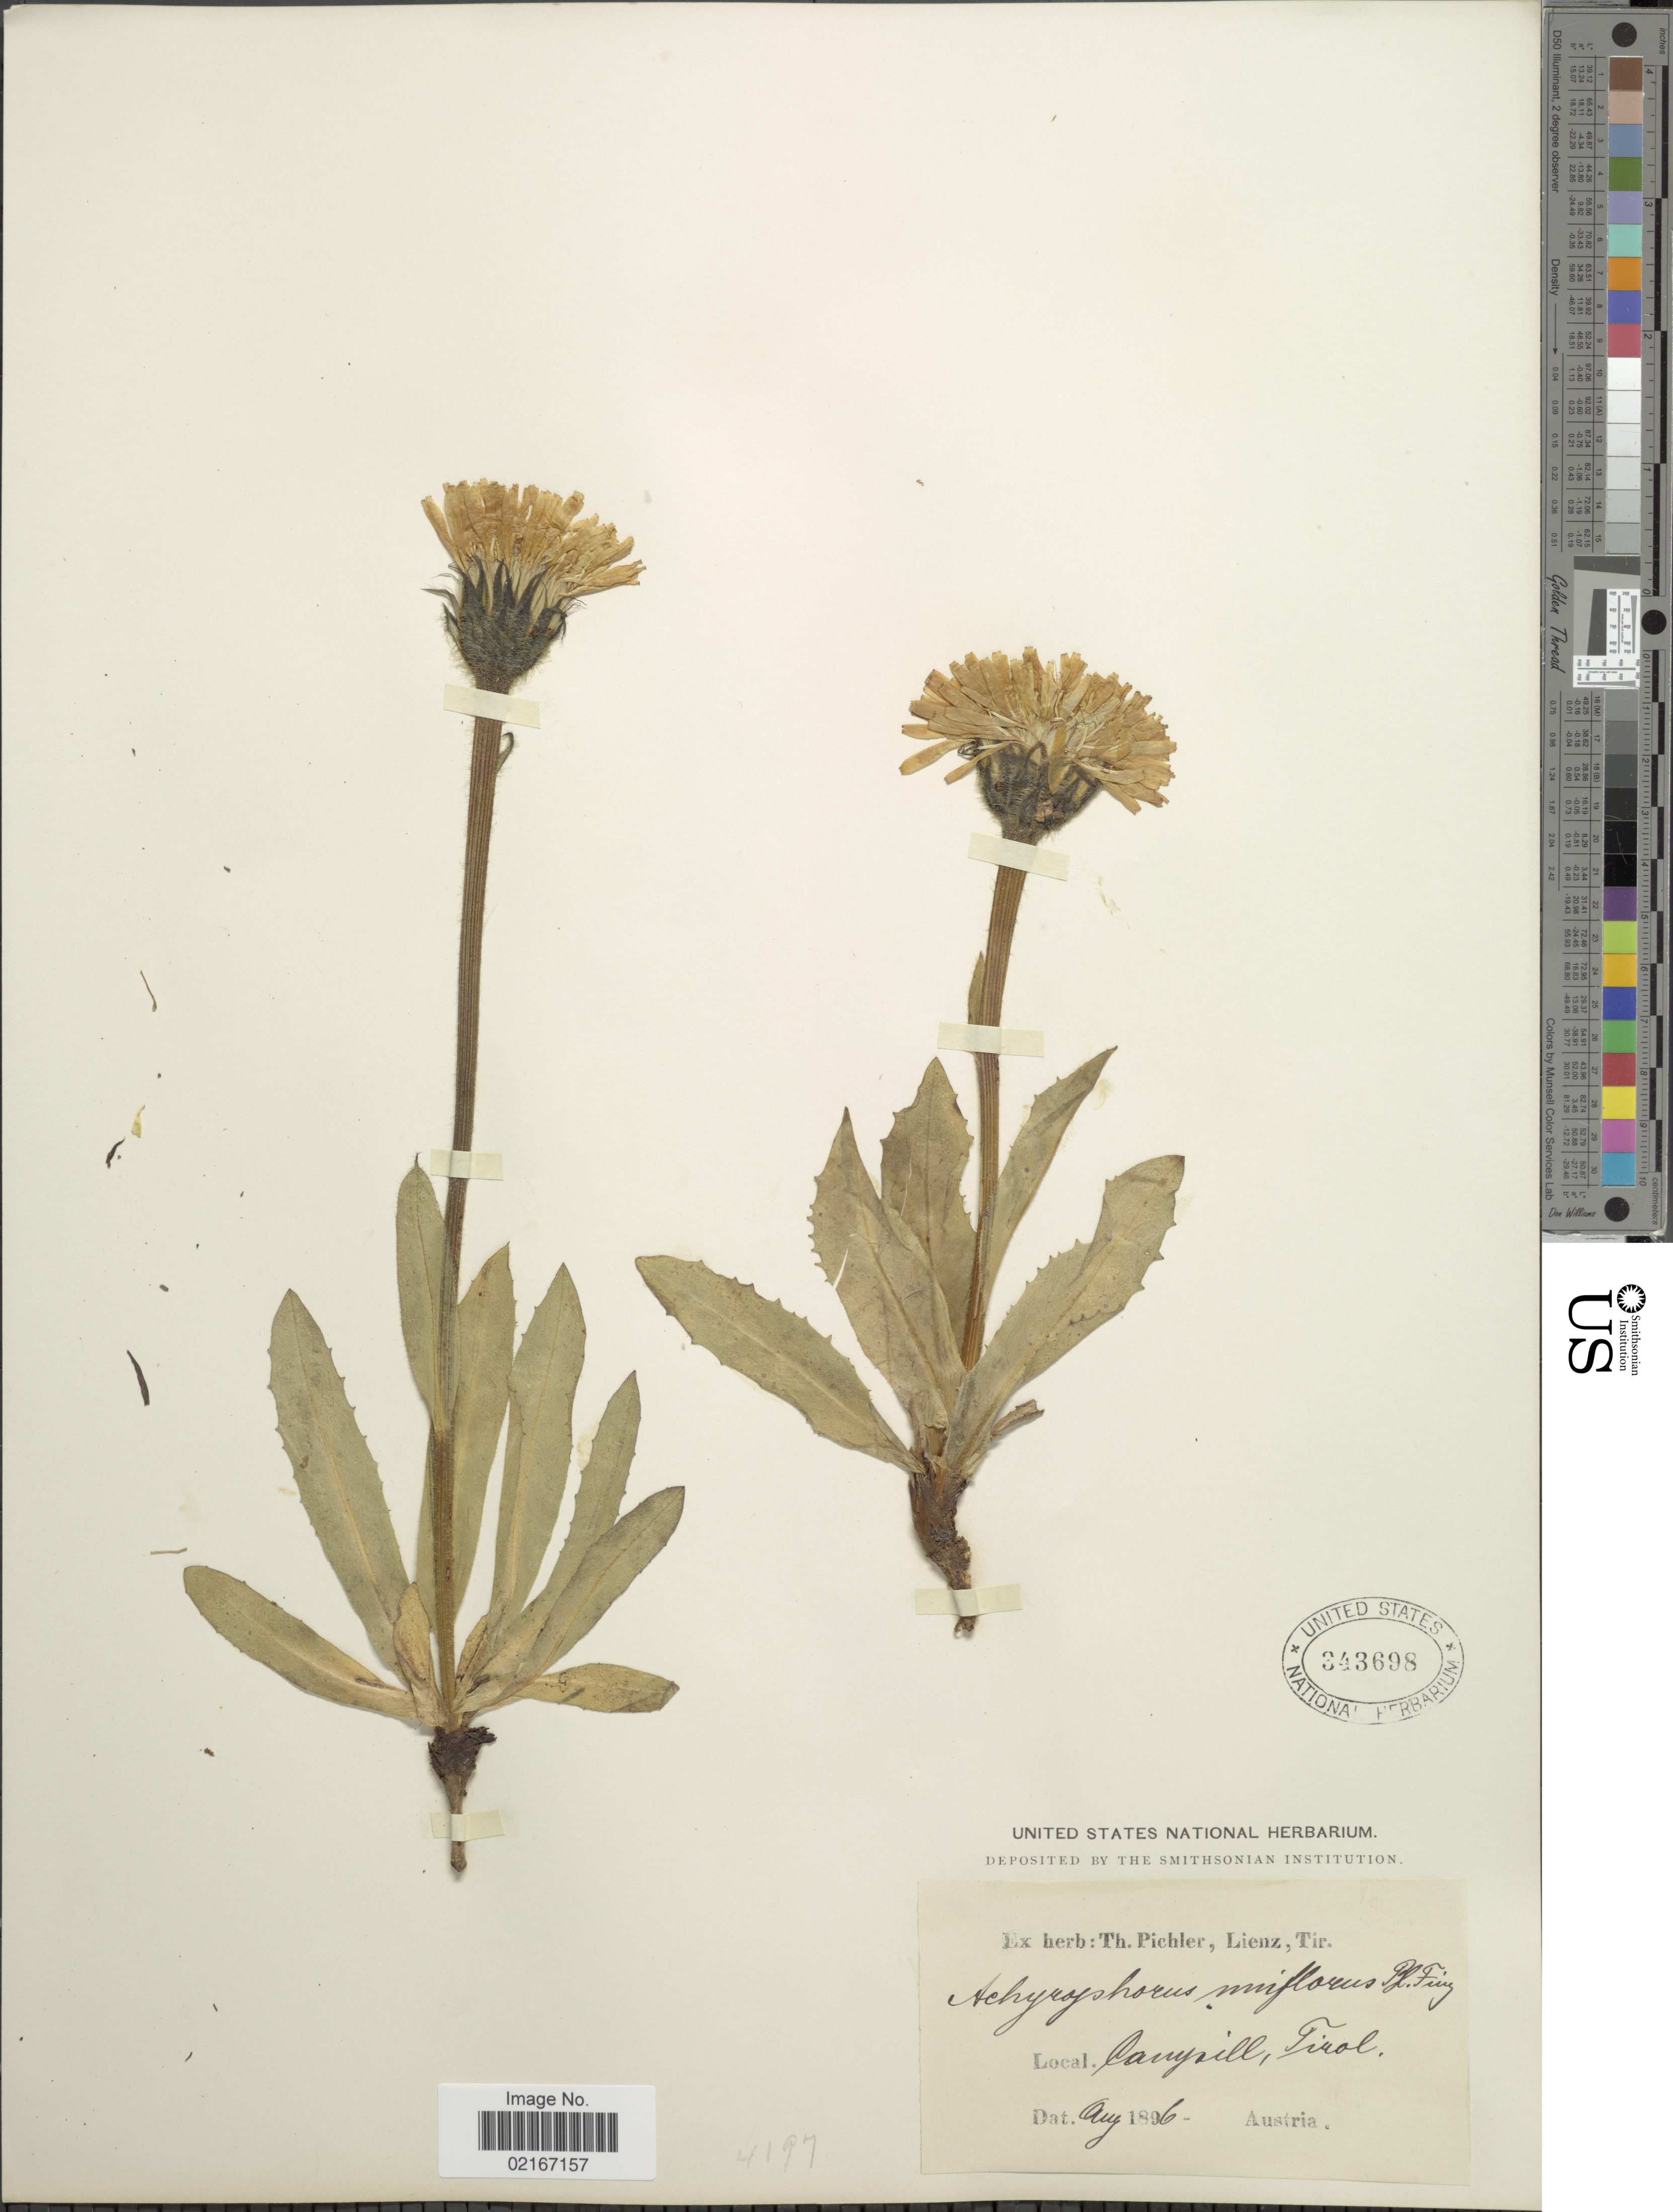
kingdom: Plantae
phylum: Tracheophyta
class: Magnoliopsida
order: Asterales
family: Asteraceae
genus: Hypochaeris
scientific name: Hypochaeris uniflora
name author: Vill.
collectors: ex herb. T. Pichler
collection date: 1896-01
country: Austria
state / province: Tirol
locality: Canypill [interpreted]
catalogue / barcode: US 343698